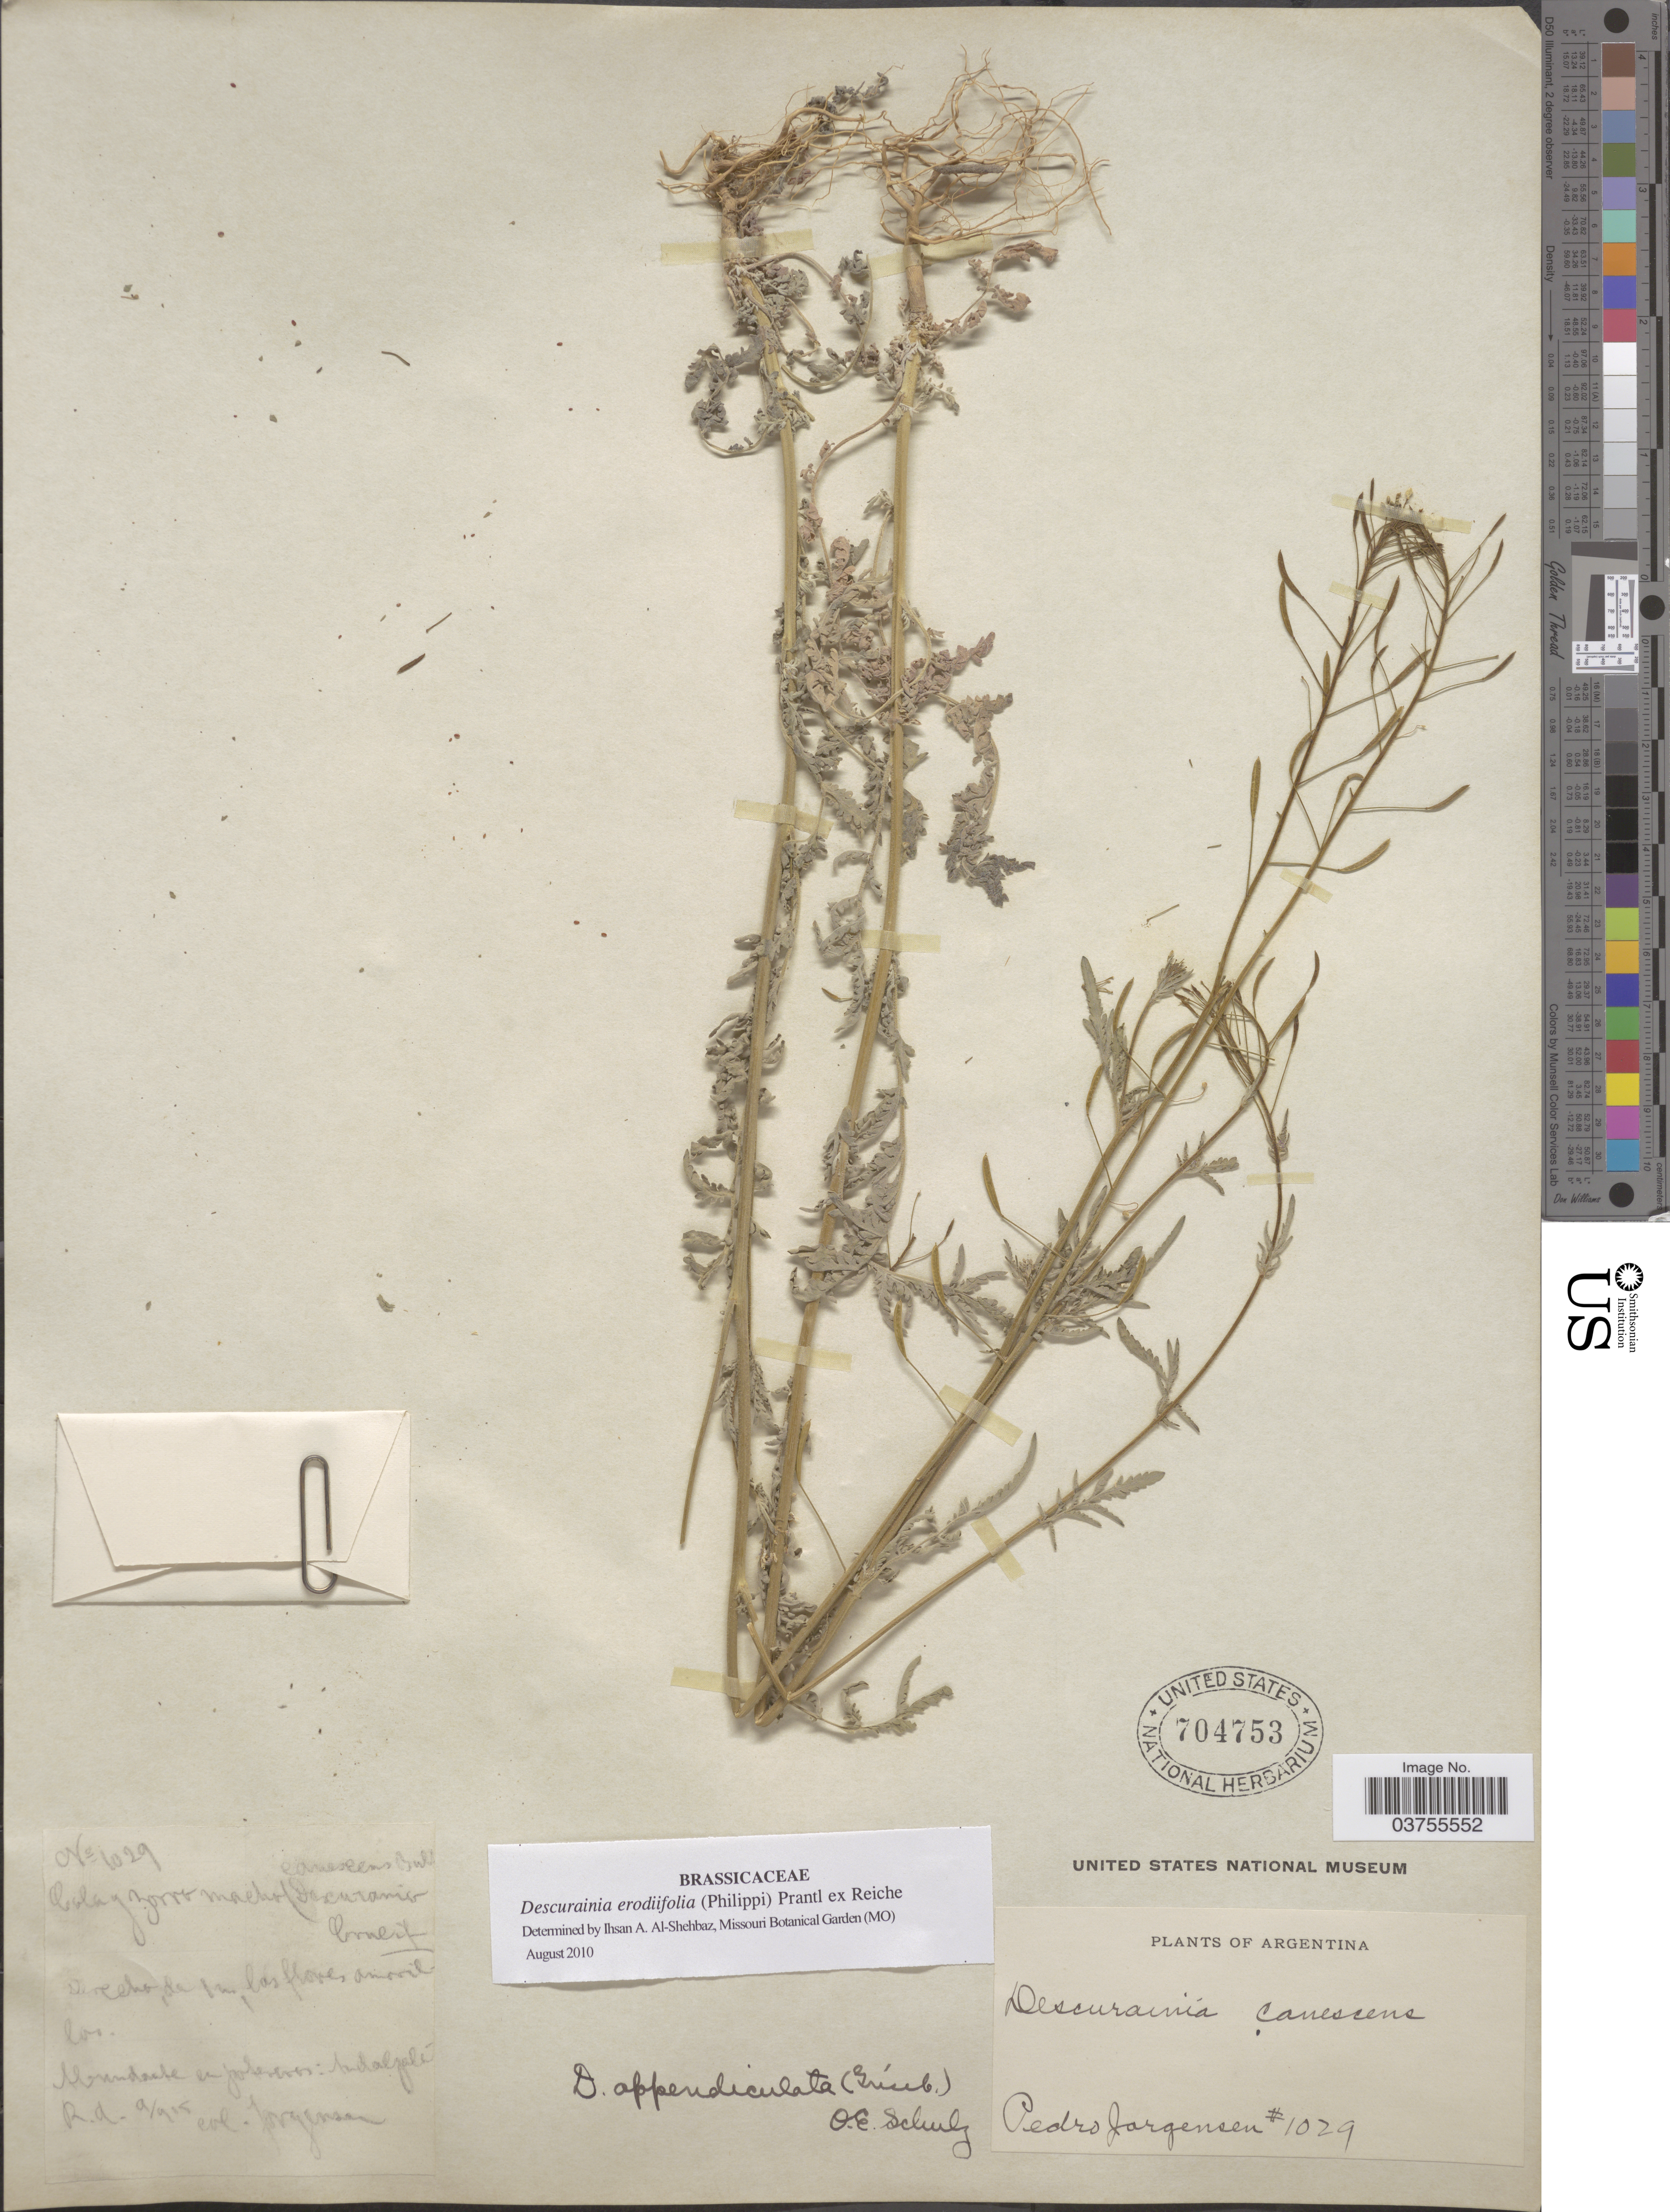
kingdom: Plantae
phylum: Tracheophyta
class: Magnoliopsida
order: Brassicales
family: Brassicaceae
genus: Descurainia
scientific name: Descurainia erodiifolia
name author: (Phil. & C.A. Mey.) Prantl ex Reiche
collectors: P. Jörgensen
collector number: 1029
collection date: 1915-09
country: Argentina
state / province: Catamarca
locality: Andalgalá. R.A.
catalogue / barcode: US 704753